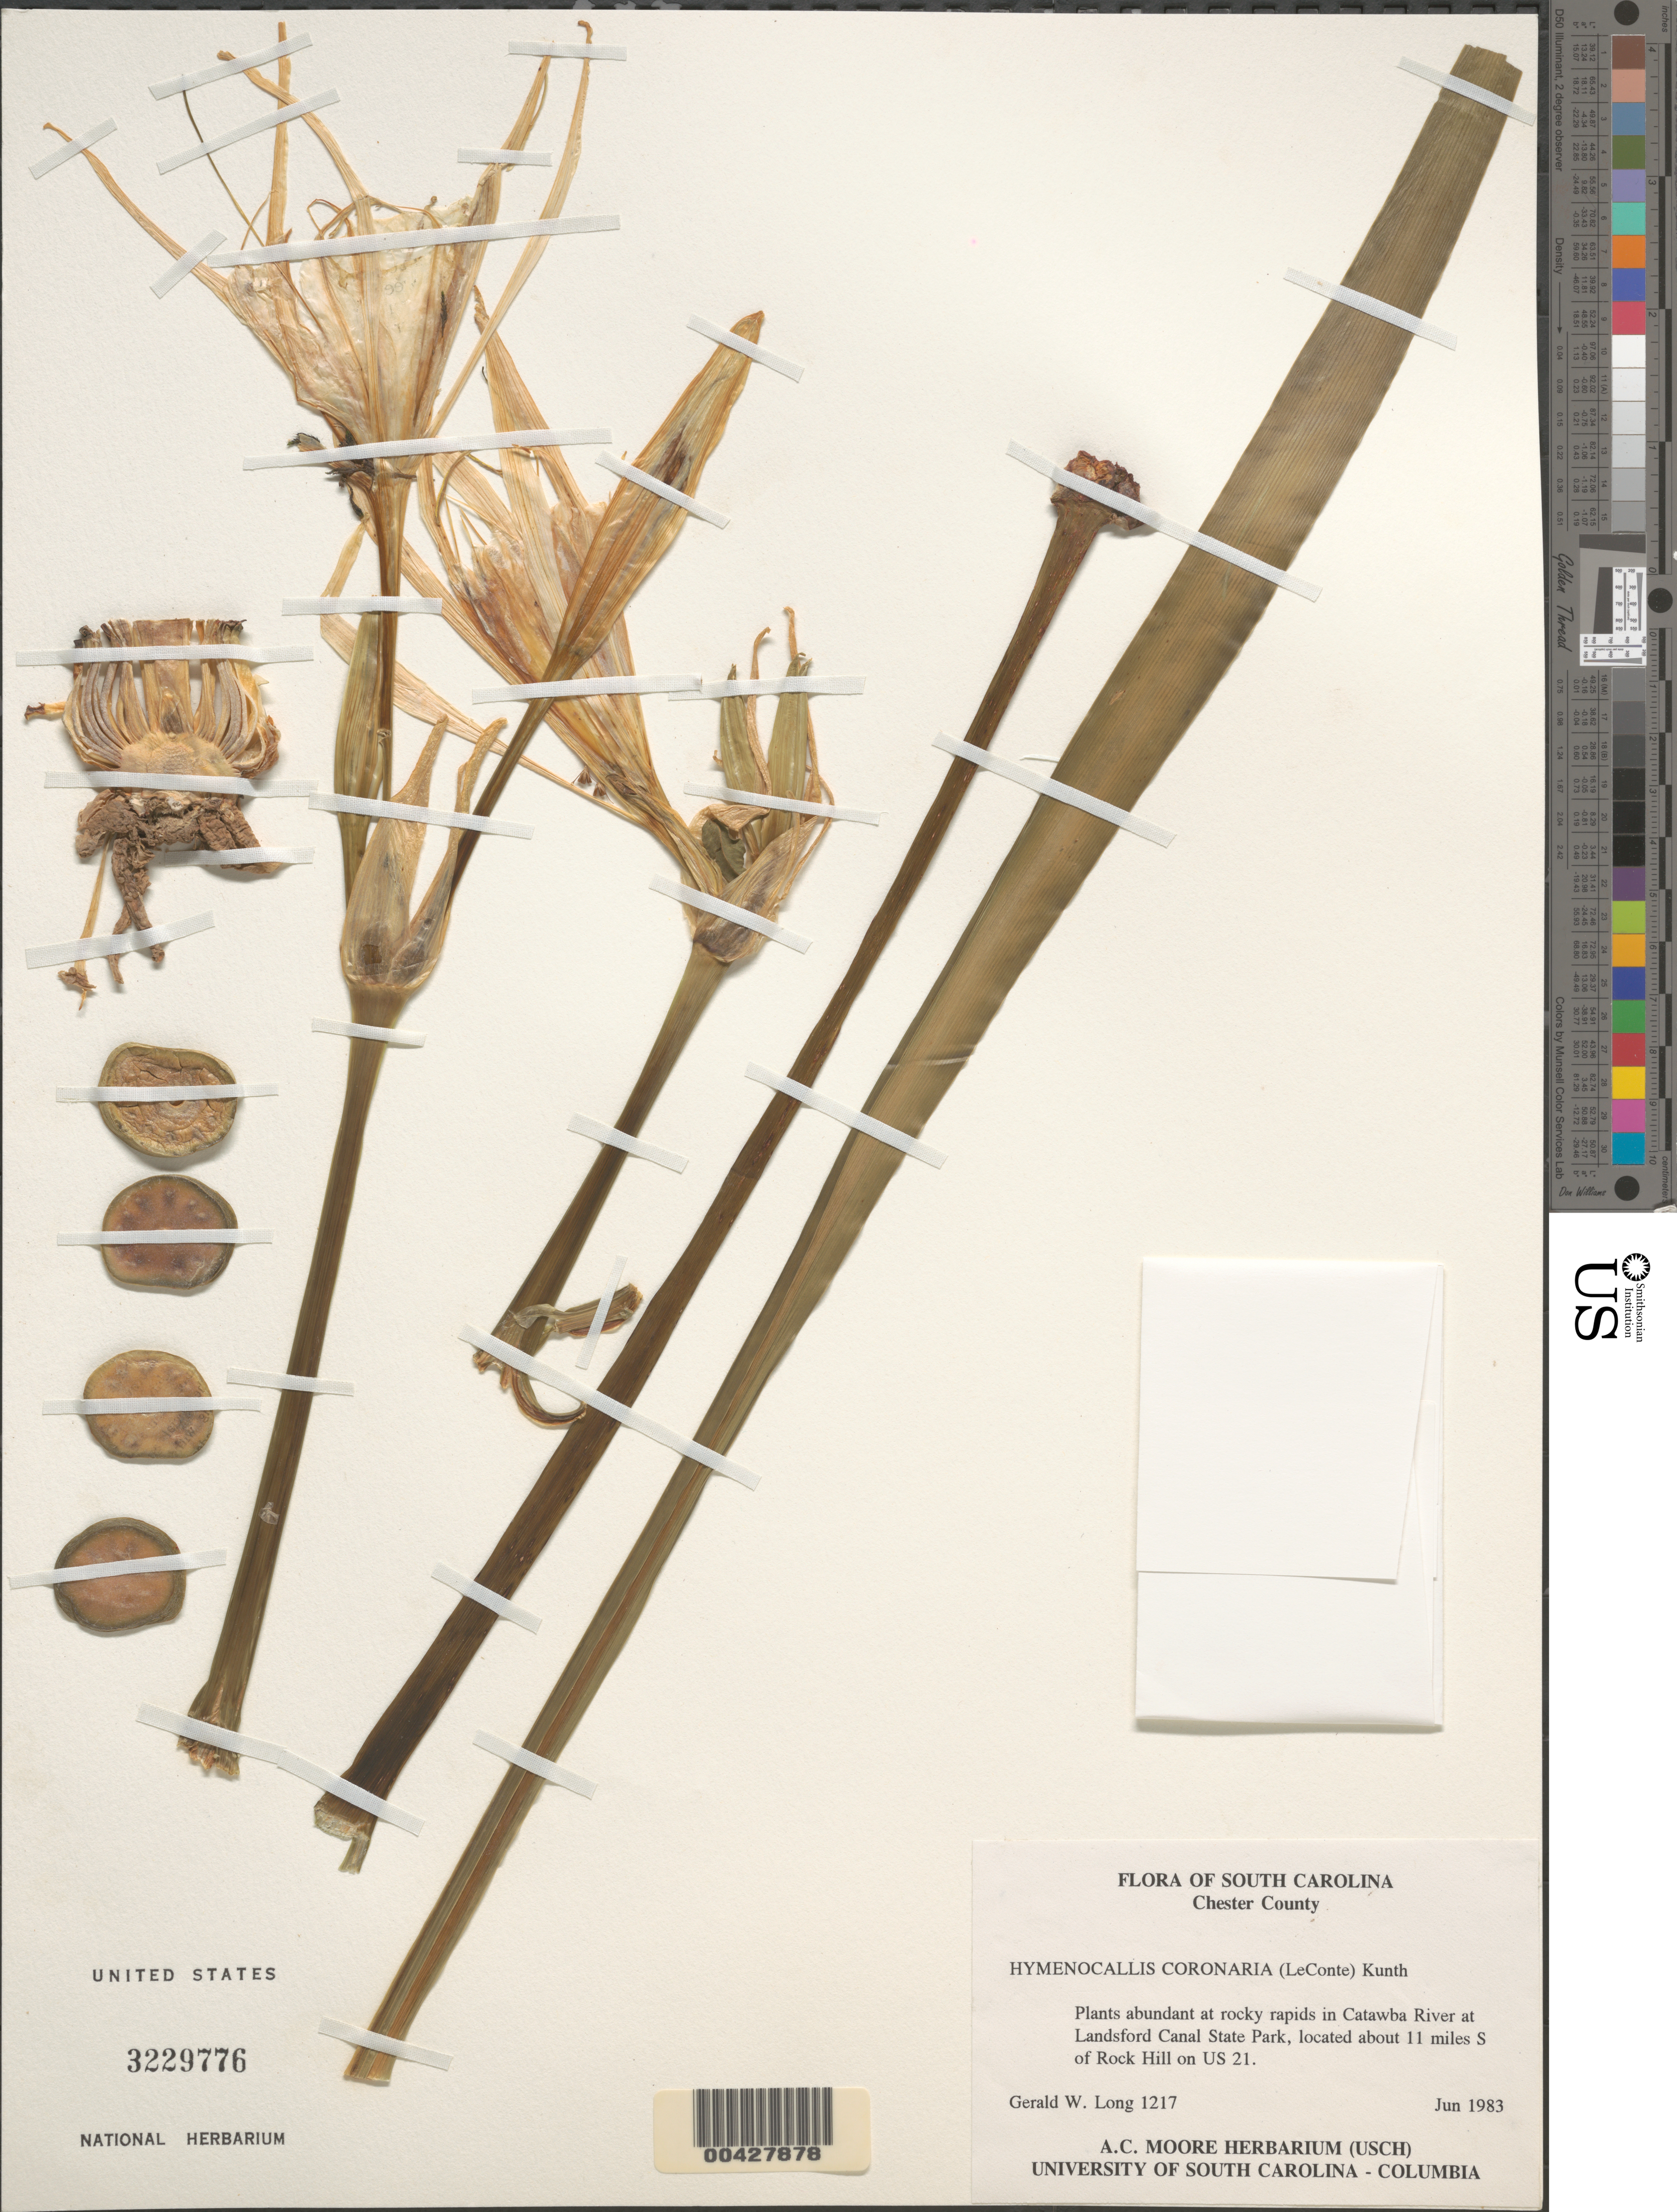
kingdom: Plantae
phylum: Tracheophyta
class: Liliopsida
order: Asparagales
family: Amaryllidaceae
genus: Hymenocallis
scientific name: Hymenocallis coronaria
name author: (J. Le Conte) Kunth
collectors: G. Long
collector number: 1217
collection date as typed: Jun 1983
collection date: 1983-06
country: United States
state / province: South Carolina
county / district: Chester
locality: Catawba river at landsford canal state park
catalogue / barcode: US 3229776